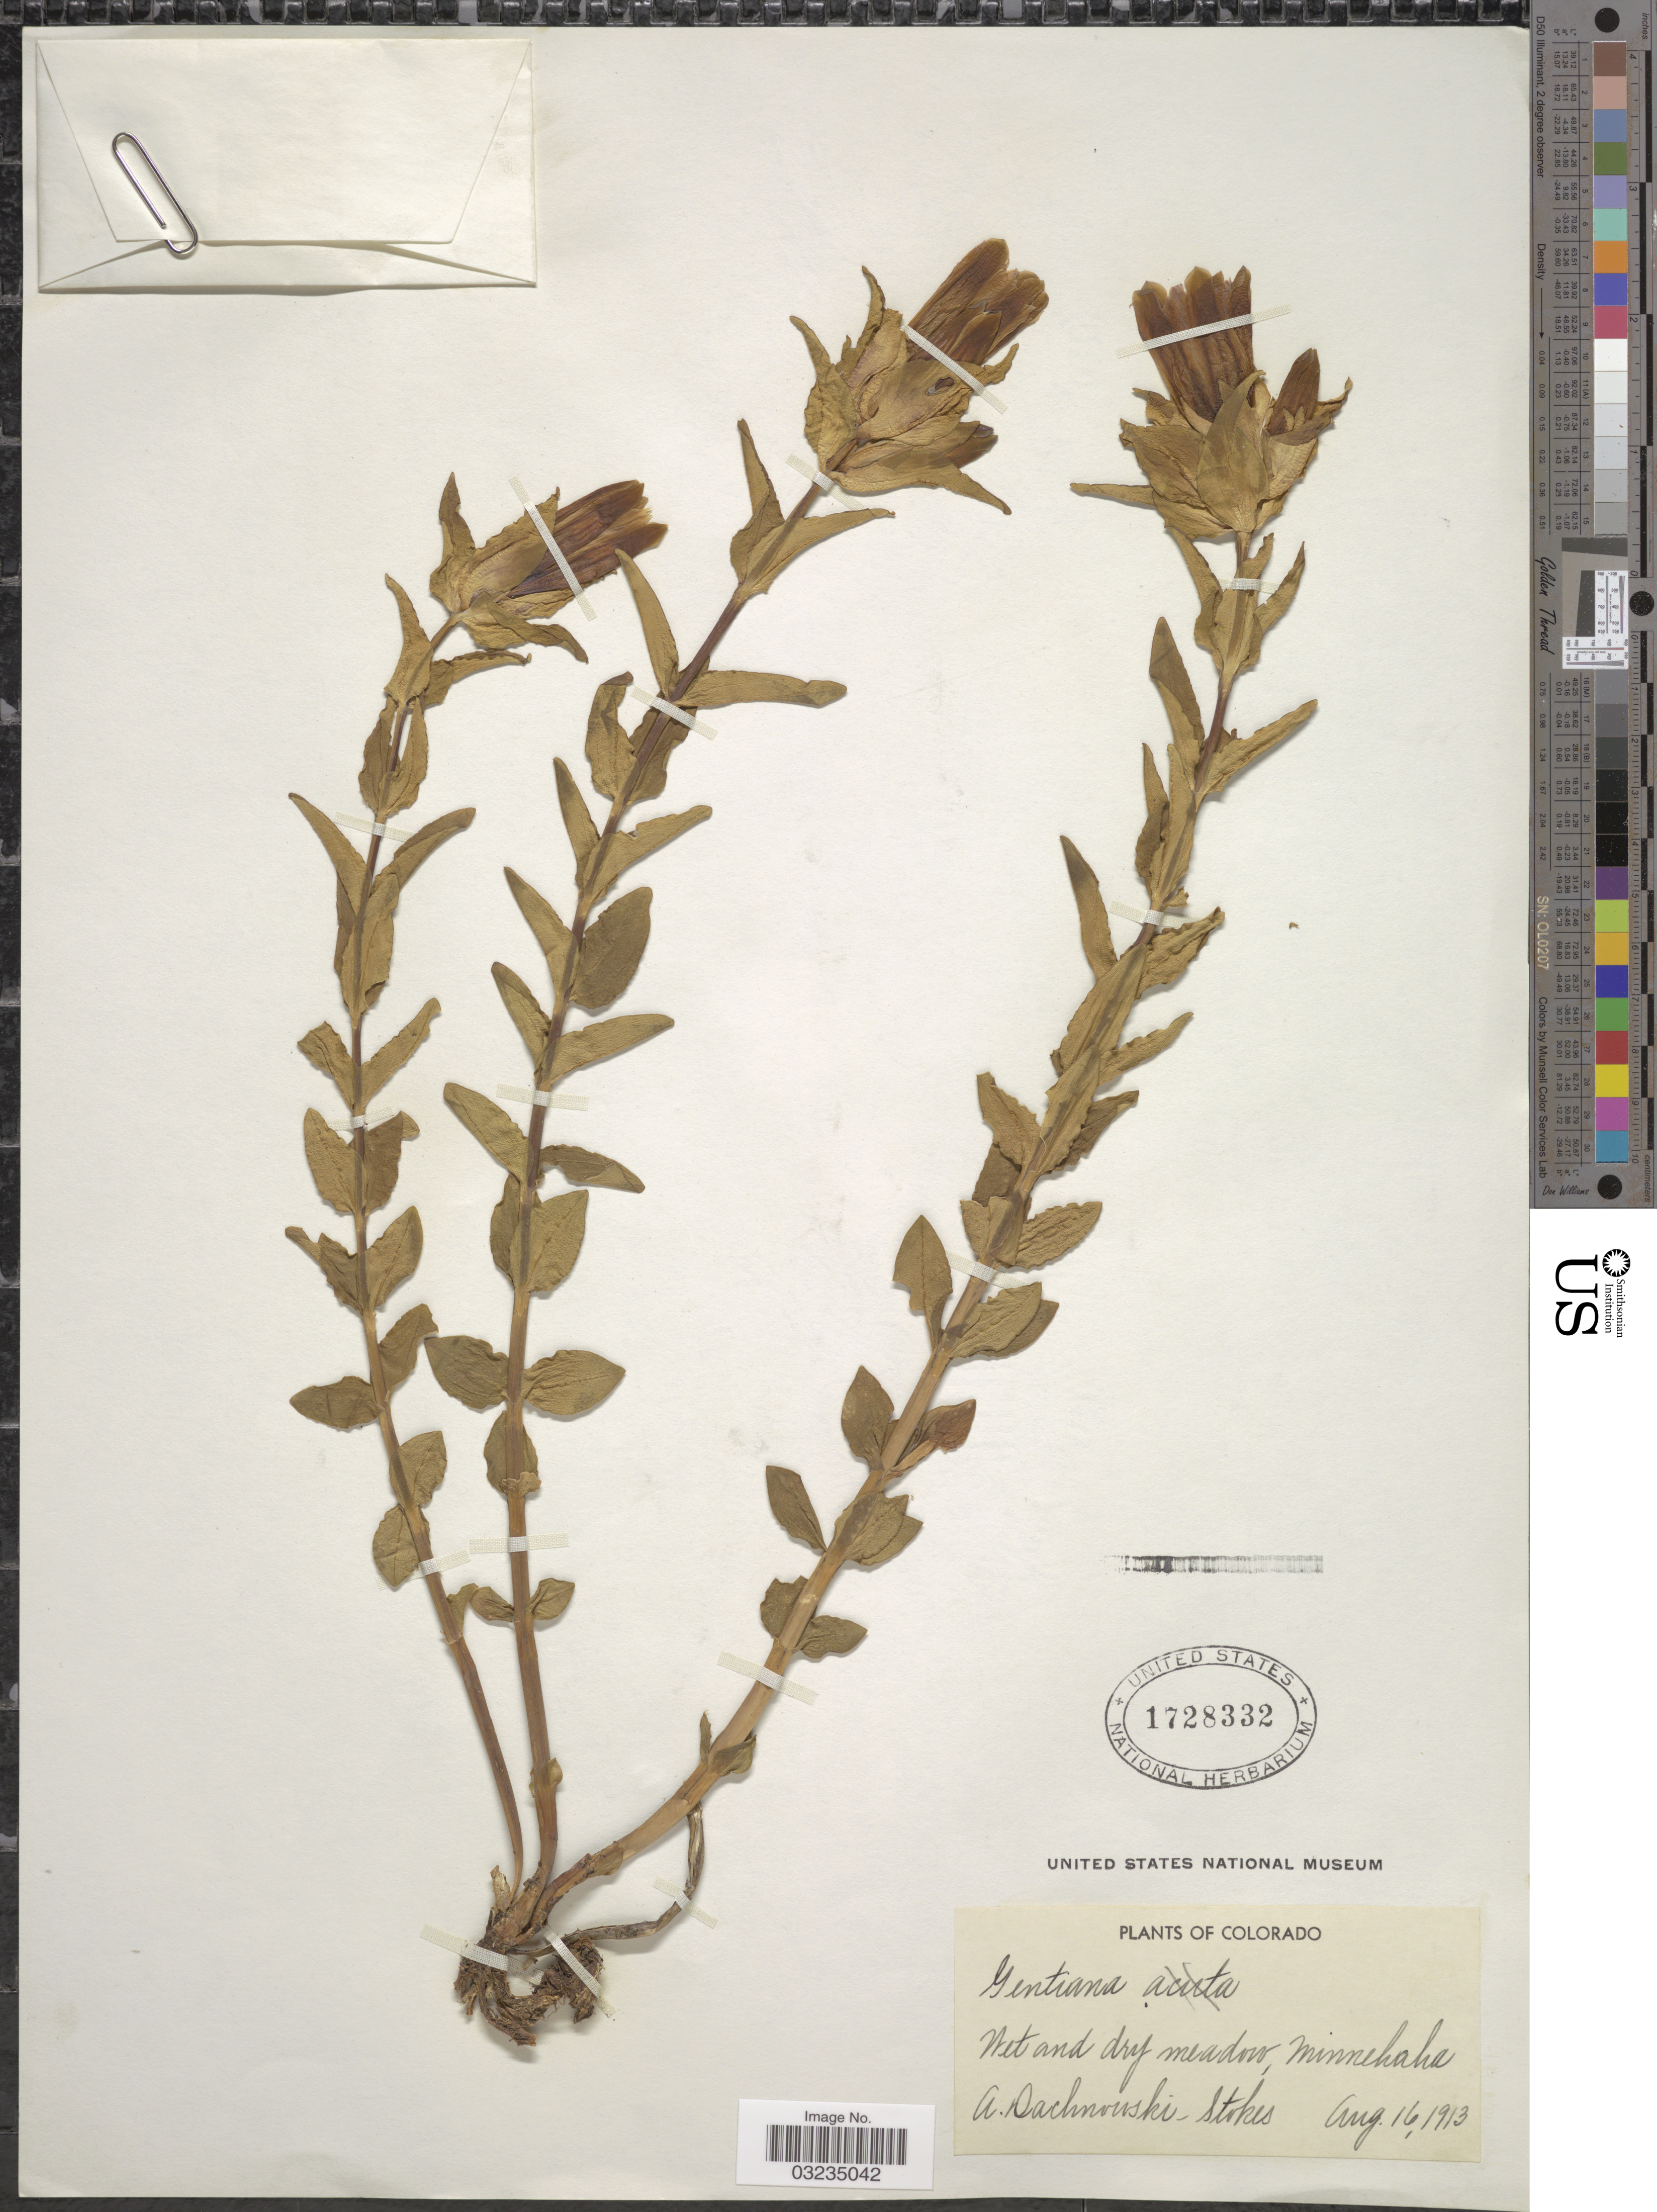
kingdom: Plantae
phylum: Tracheophyta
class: Magnoliopsida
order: Gentianales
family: Gentianaceae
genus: Gentiana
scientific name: Gentiana sp.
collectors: A. P. Dachnowski-Stokes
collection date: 1913-08-16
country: United States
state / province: Colorado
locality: Wet and dry meadow Minnehaha.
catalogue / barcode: US 1728332